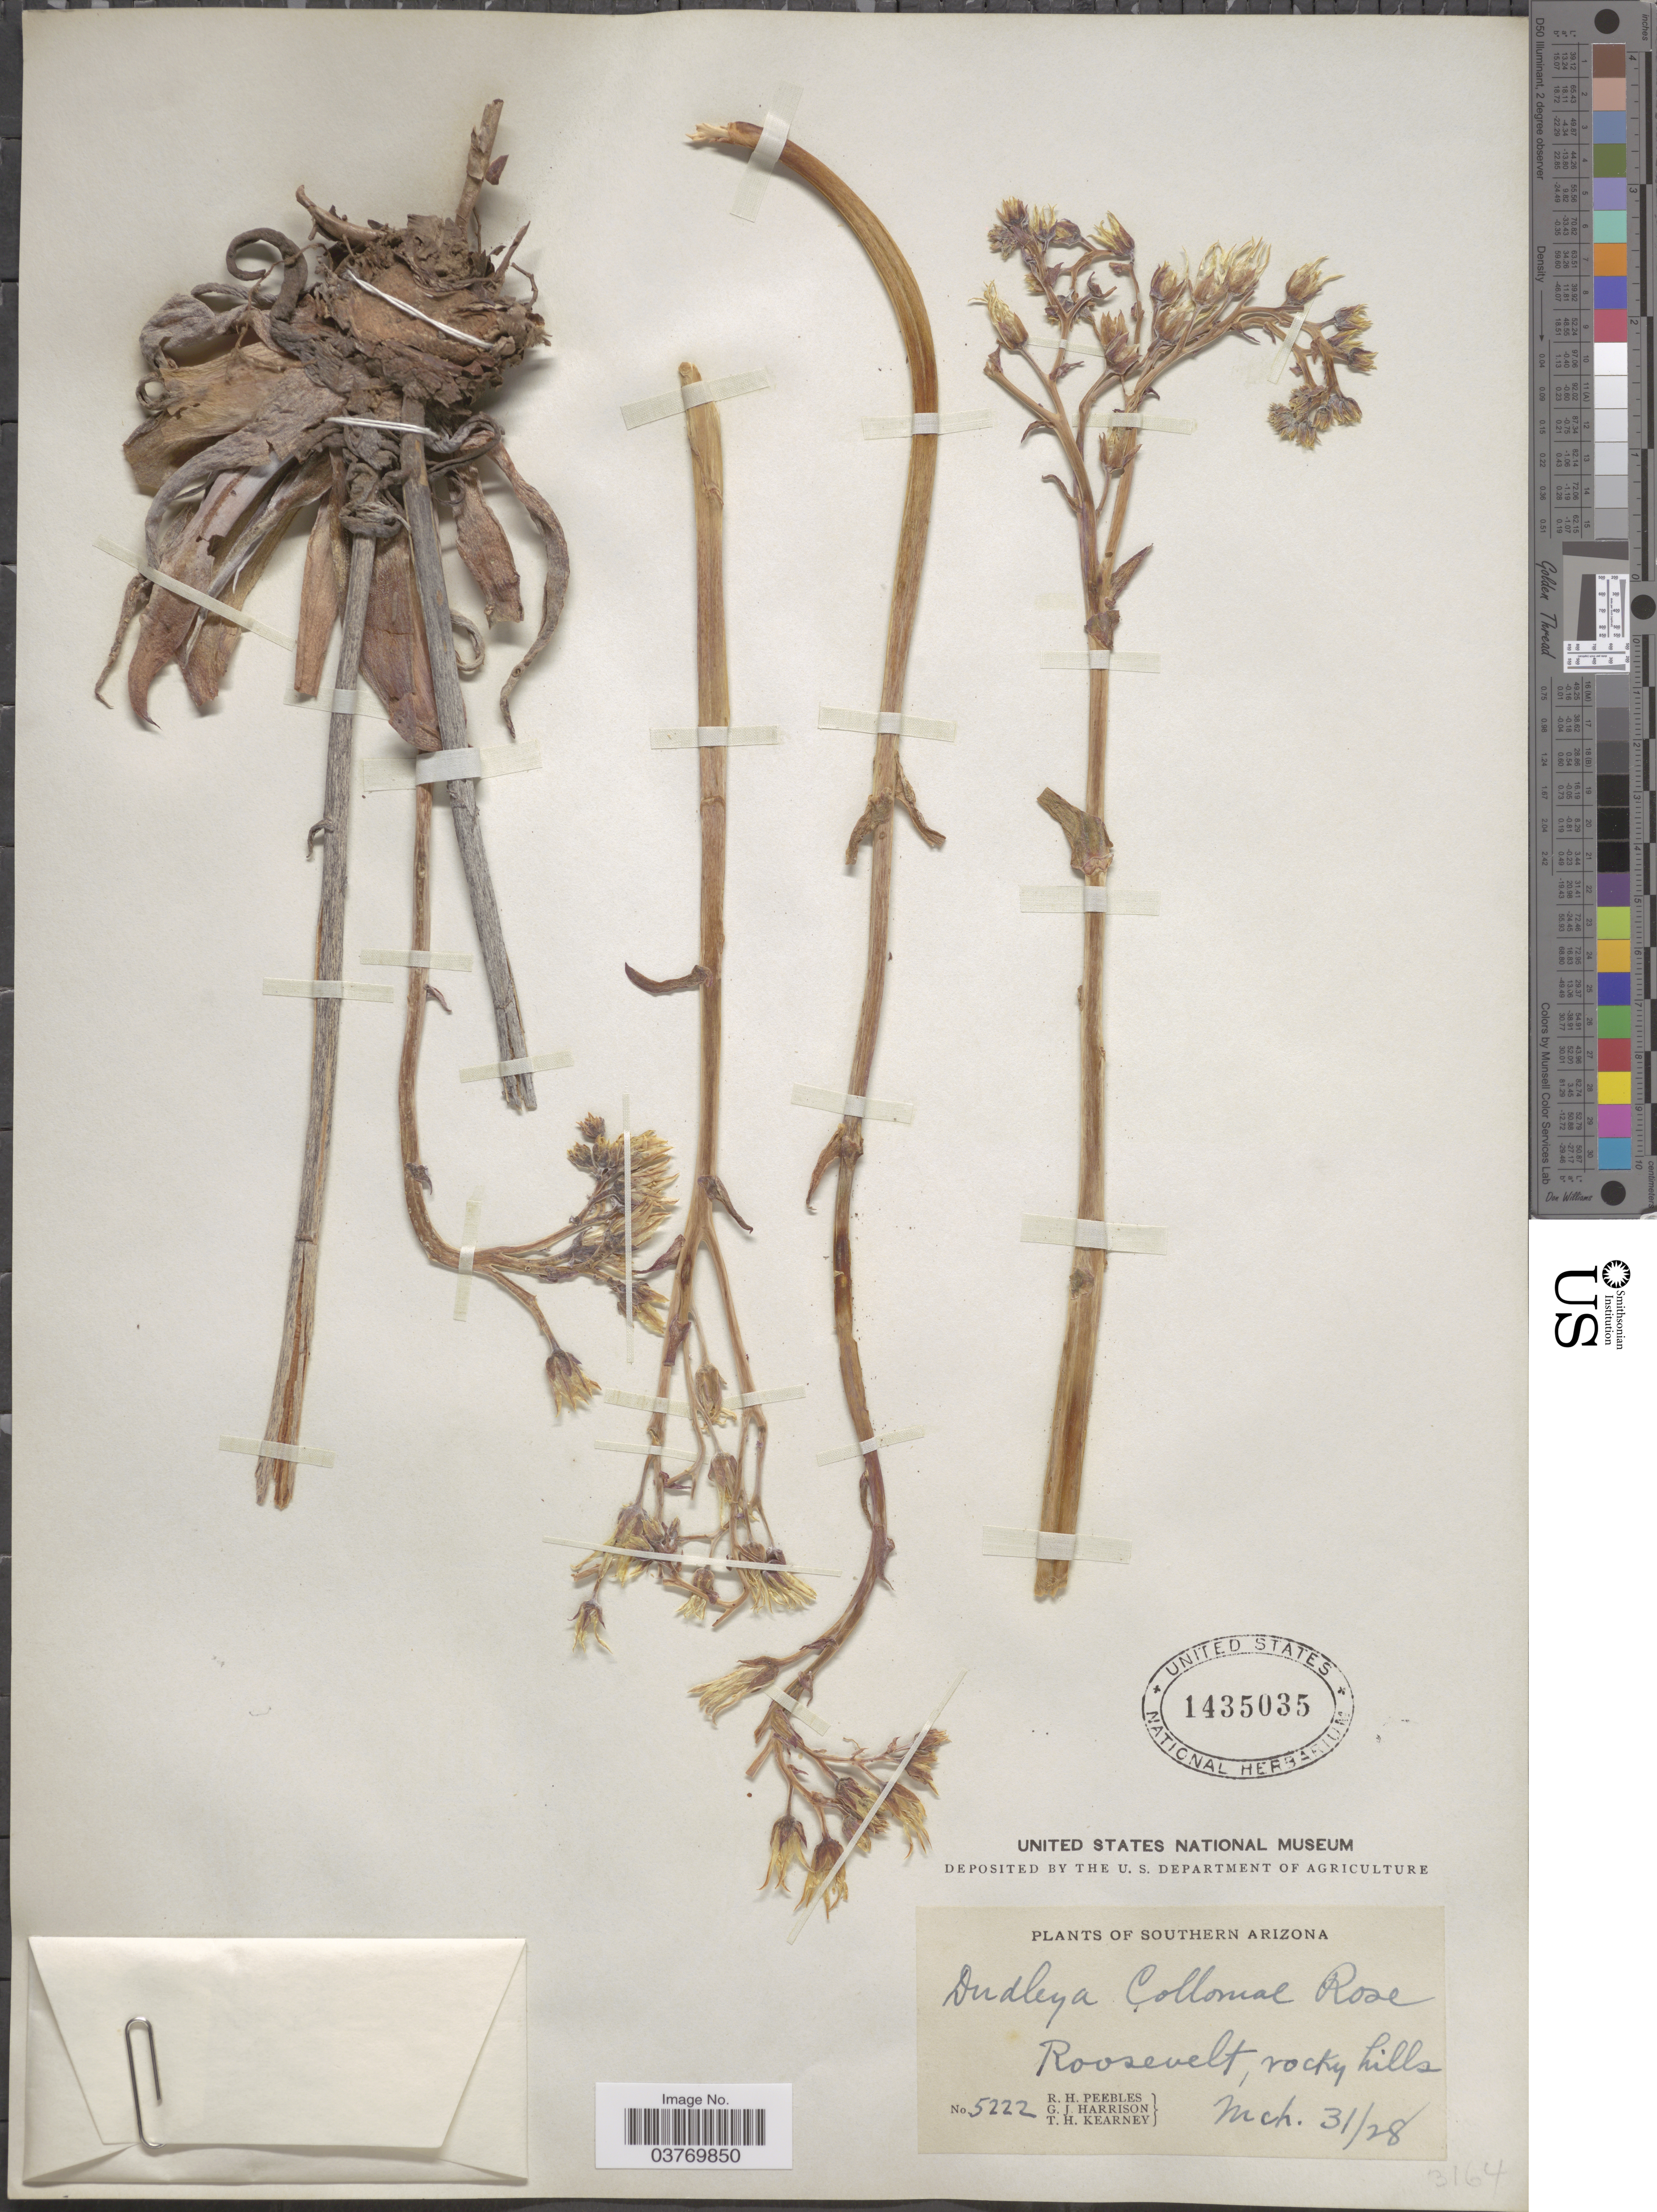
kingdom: Plantae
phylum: Tracheophyta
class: Magnoliopsida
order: Saxifragales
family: Crassulaceae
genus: Dudleya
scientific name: Dudleya collomiae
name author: Rose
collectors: R. H. Peebles, G. J. Harrison & T. H. Kearney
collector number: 5222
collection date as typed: Transcribed d/m/y: 31/3/28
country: United States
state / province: Arizona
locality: Southern Arizona. Roosevelt.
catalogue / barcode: US 1435035